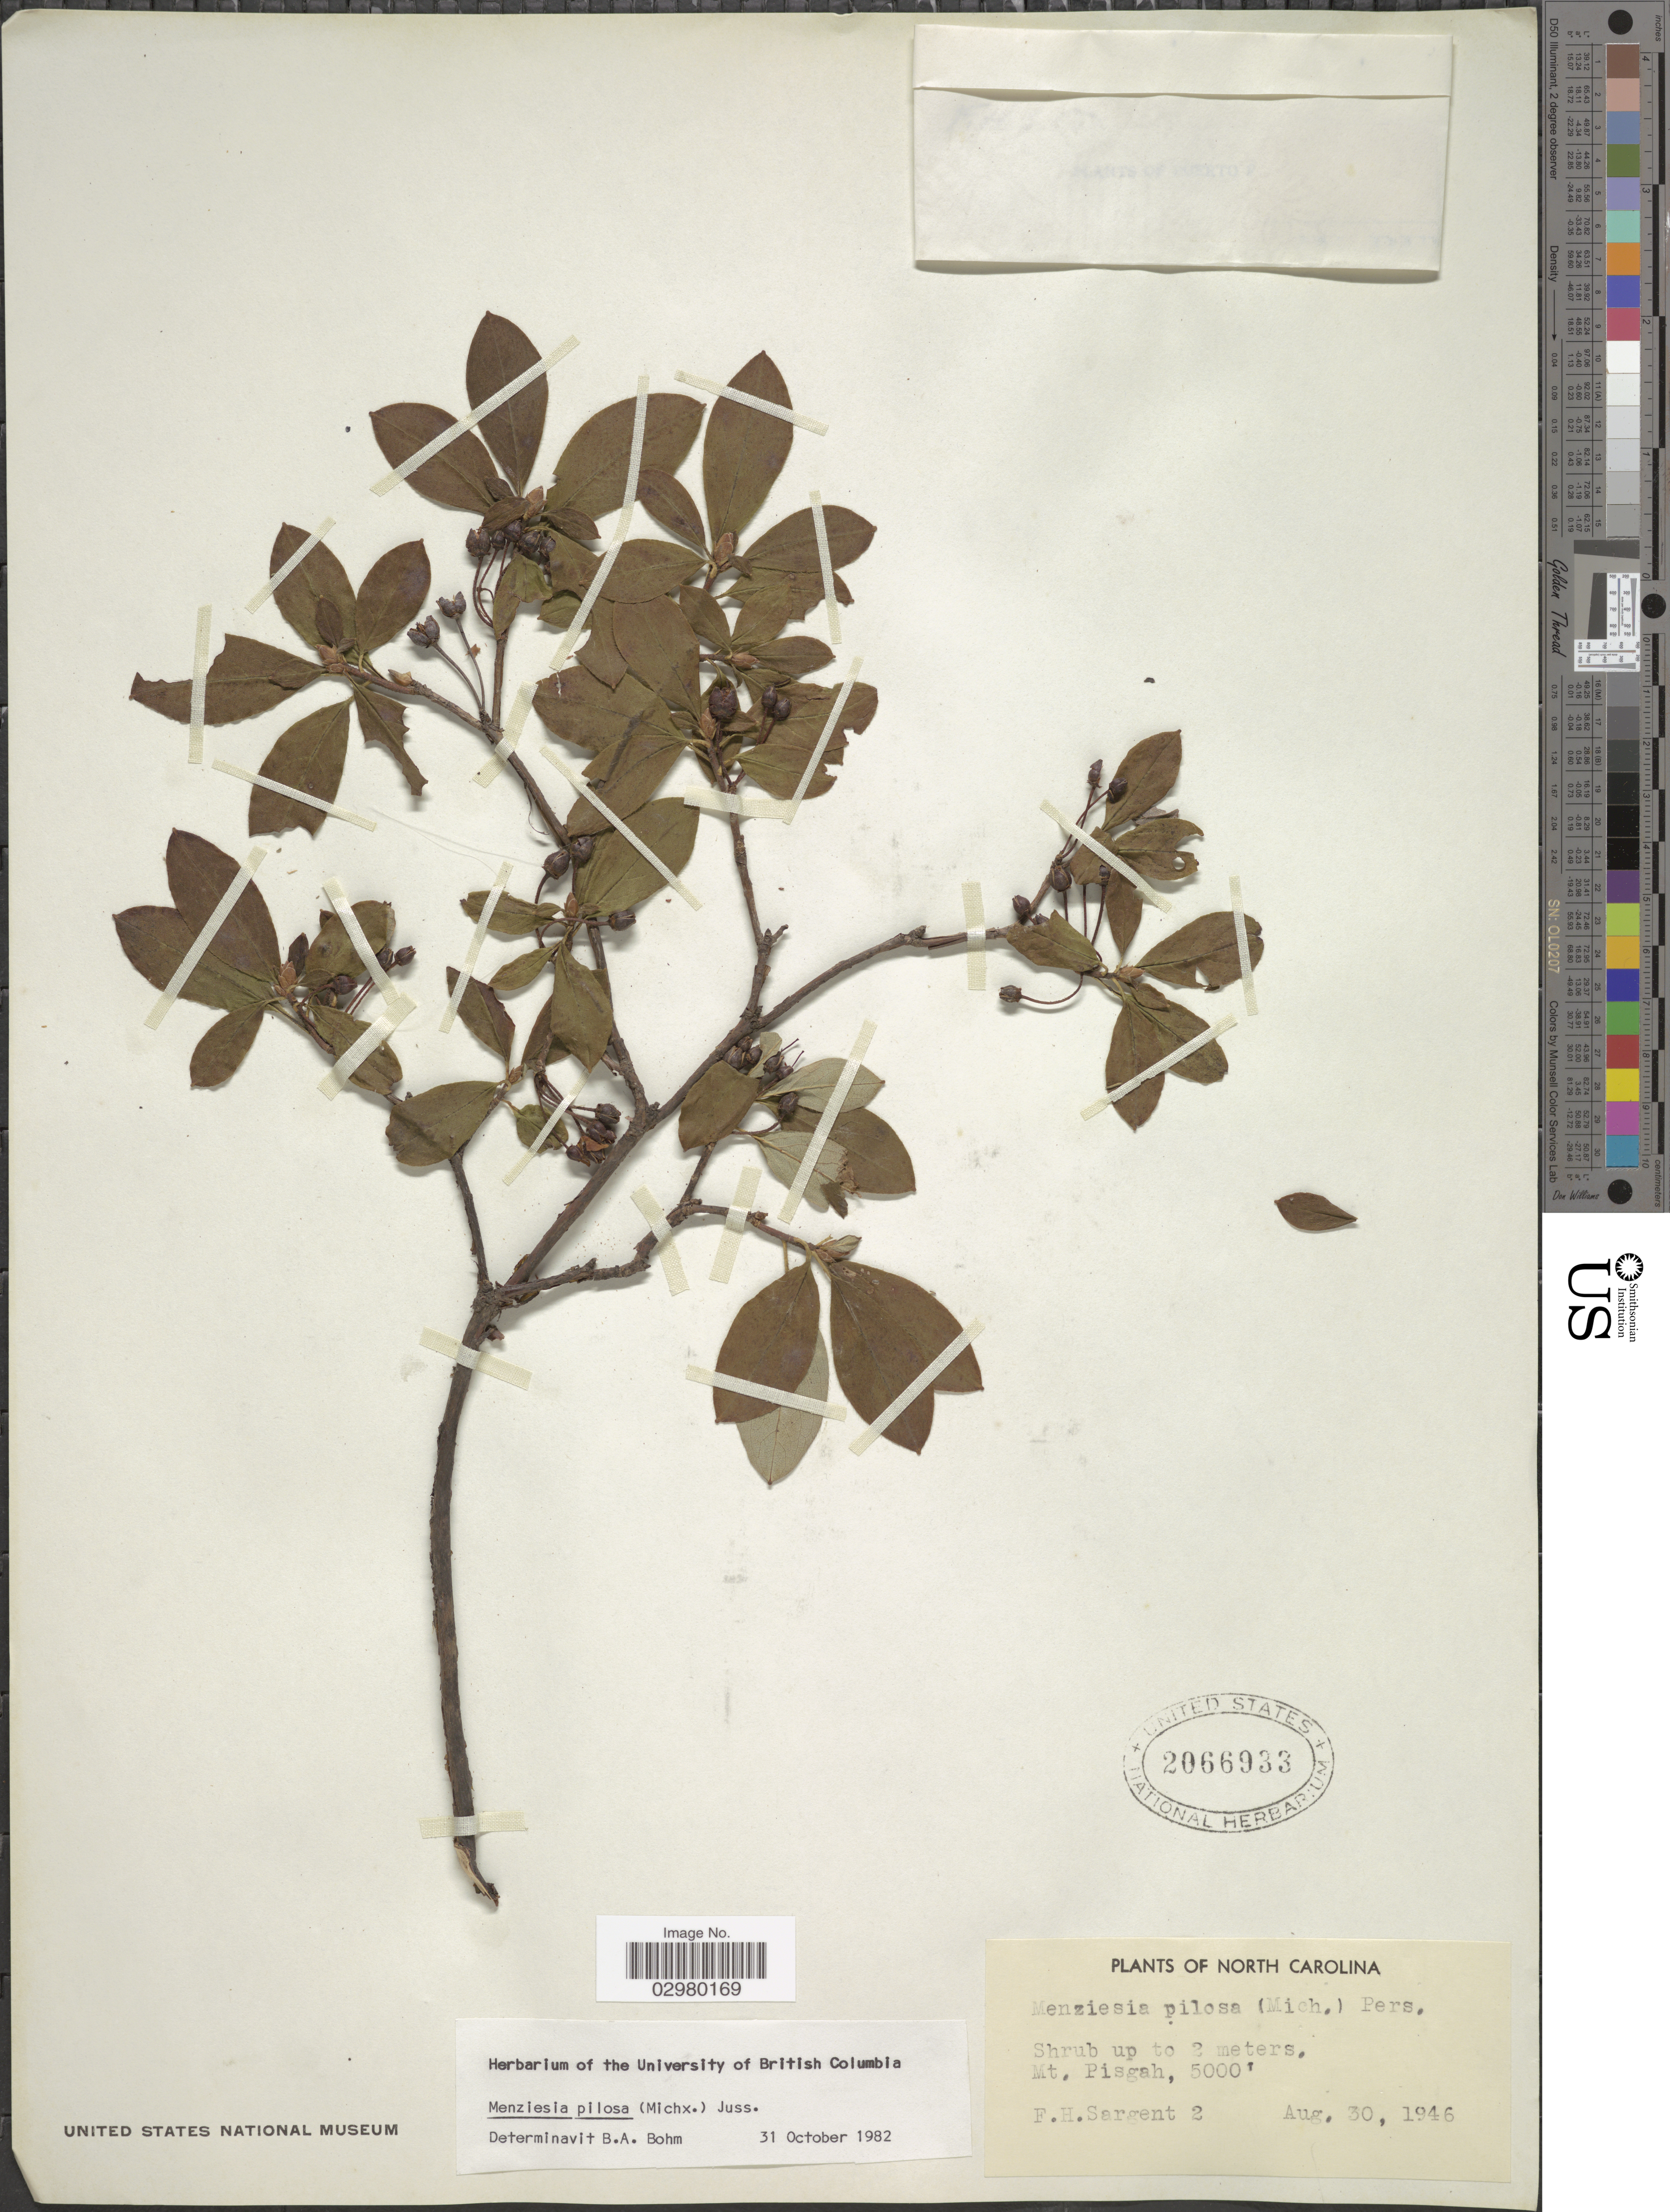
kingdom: Plantae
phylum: Tracheophyta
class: Magnoliopsida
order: Ericales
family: Ericaceae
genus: Menziesia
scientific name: Menziesia pilosa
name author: (Michx.) Juss.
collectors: F. H. Sargent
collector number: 2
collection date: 1946-08-30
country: United States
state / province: North Carolina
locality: Mt. Pisgah.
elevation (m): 1524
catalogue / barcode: US 2066933